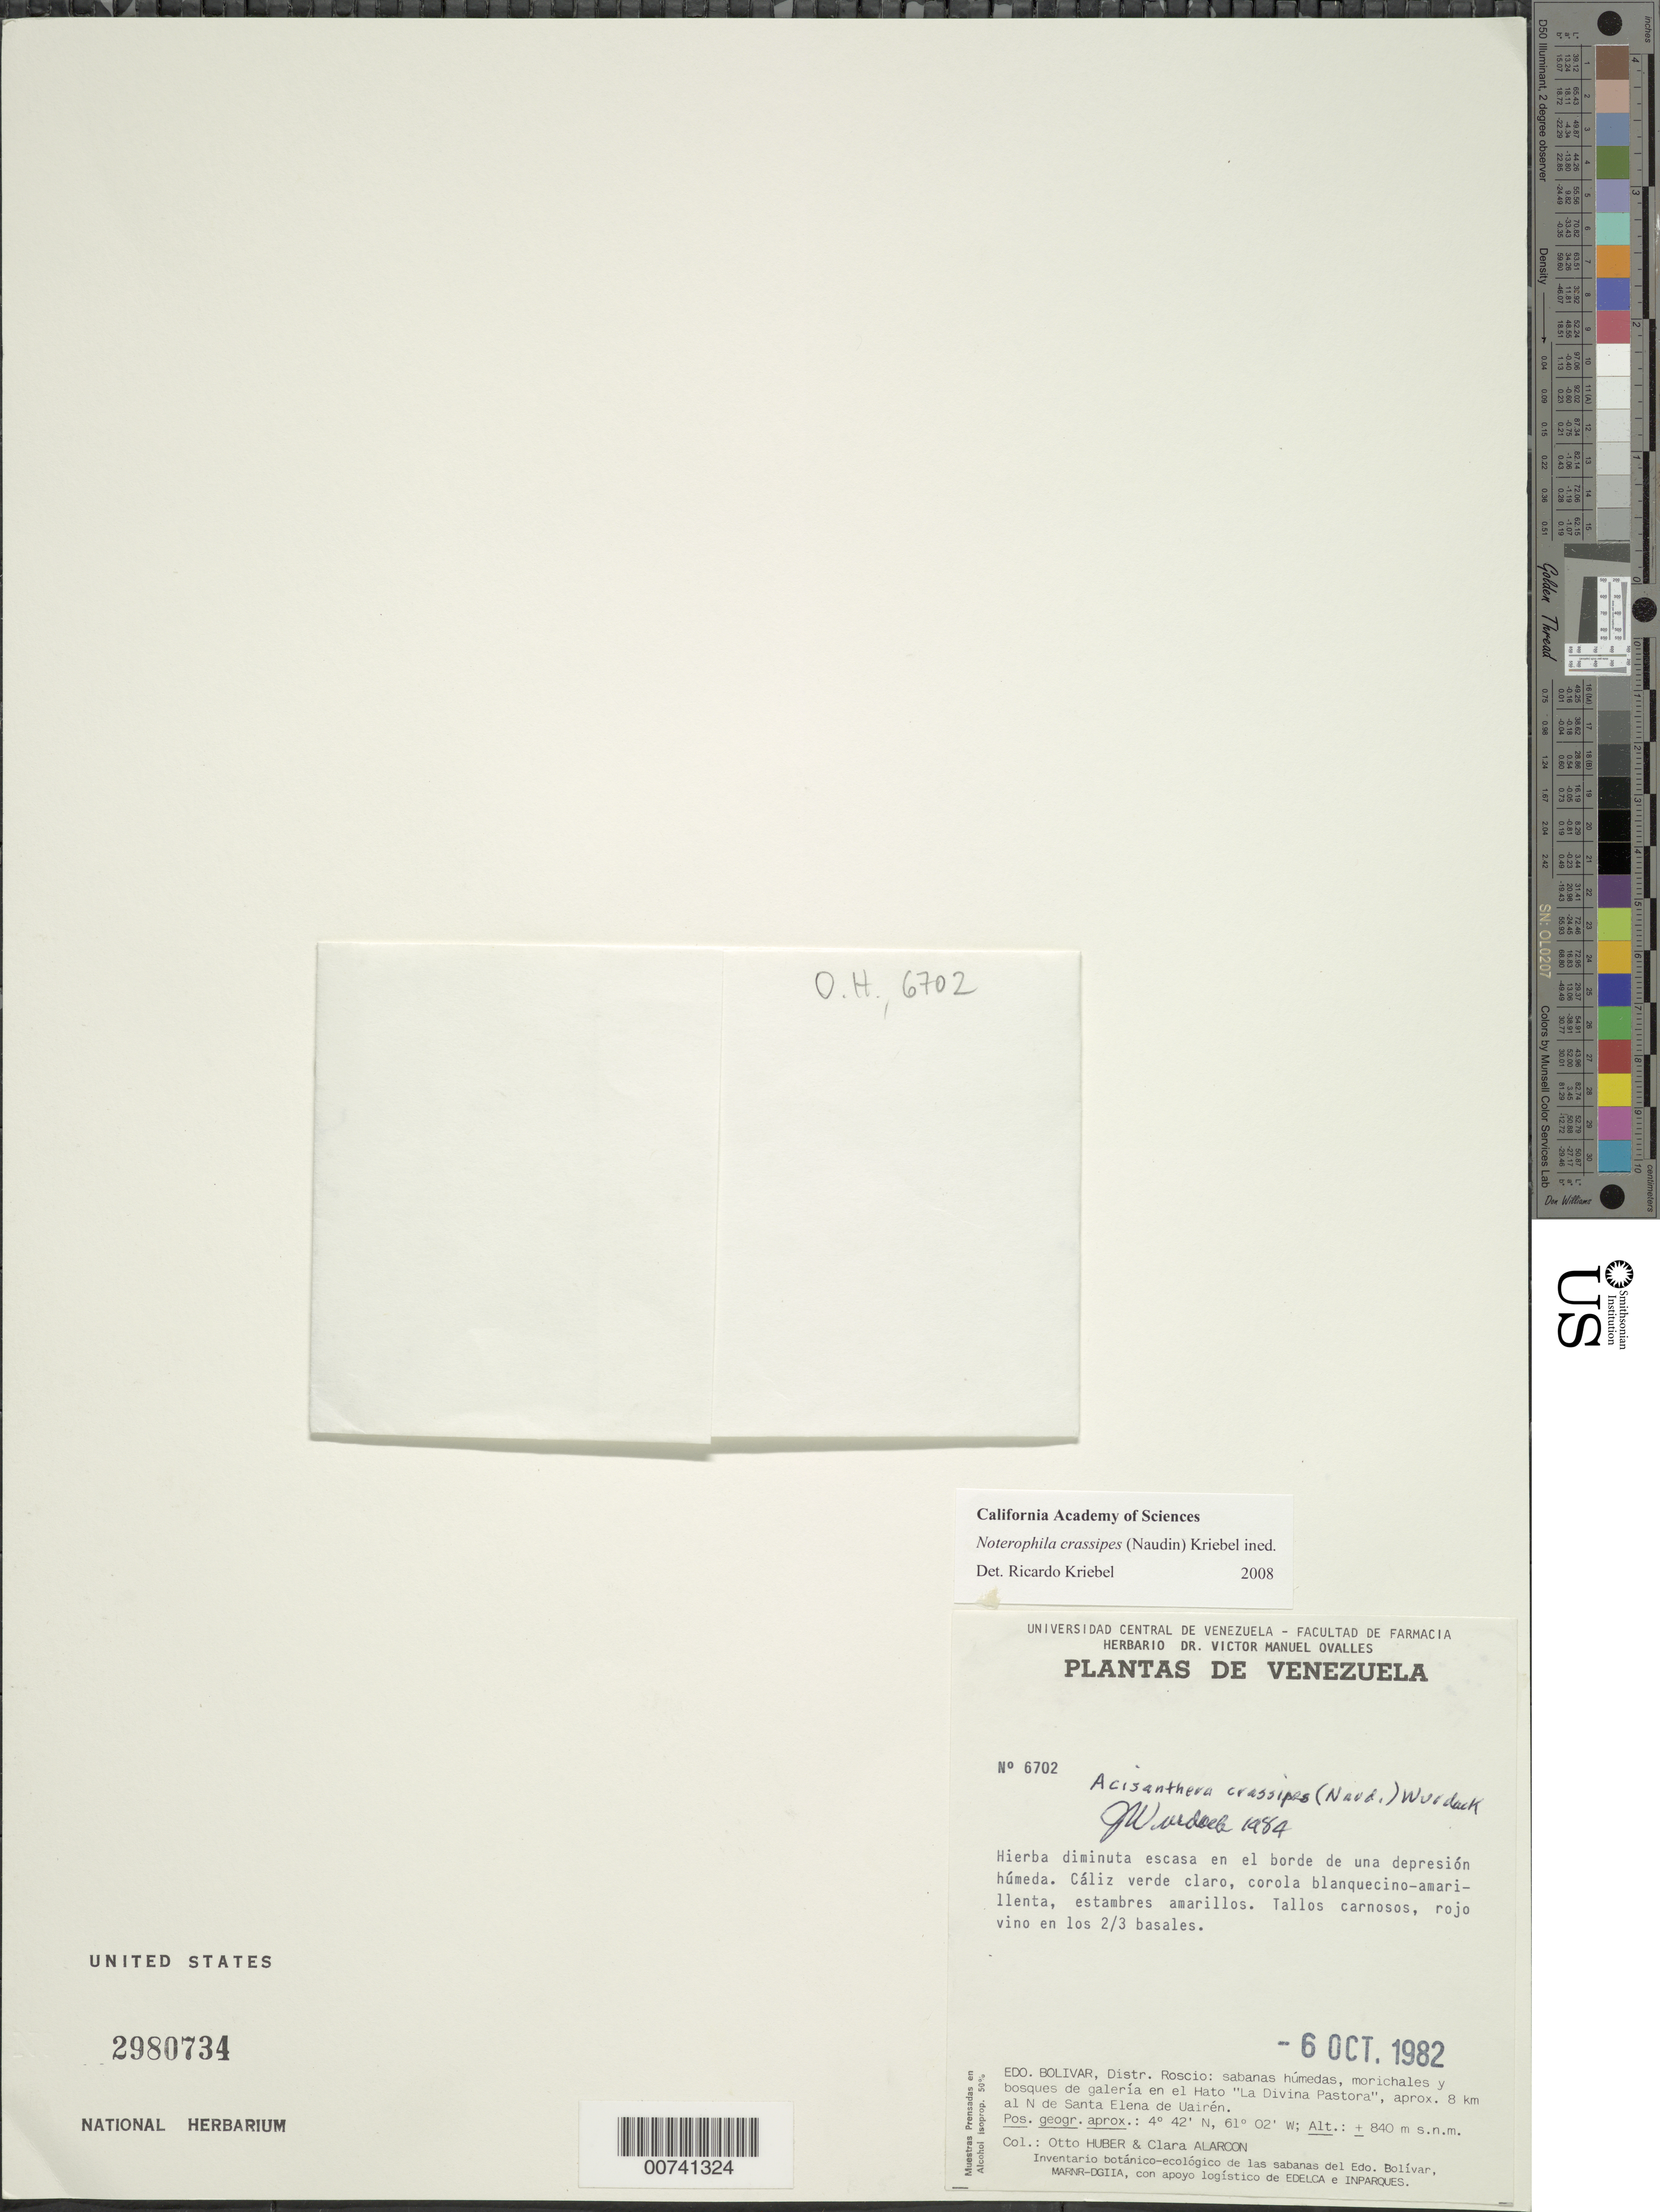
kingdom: Plantae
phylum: Tracheophyta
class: Magnoliopsida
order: Myrtales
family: Melastomataceae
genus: Noterophila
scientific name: Noterophila crassipes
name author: (Naudin) Kriebel & M.J. Rocha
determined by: Nunes da Silva, Diego, (RB), Jardim Botanico do Rio de Janeiro - Herbario (BRAZIL)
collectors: O. Huber & C. Alarcon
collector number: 6702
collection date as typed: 6-Oct-82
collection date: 1982-10-06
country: Venezuela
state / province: Bolívar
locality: Gran Sabana, Hato "La Divina Pastora", 8 km al NW de Sta. Elena de Uairen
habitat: Edge of wet depression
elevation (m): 840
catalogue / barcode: US 2980734